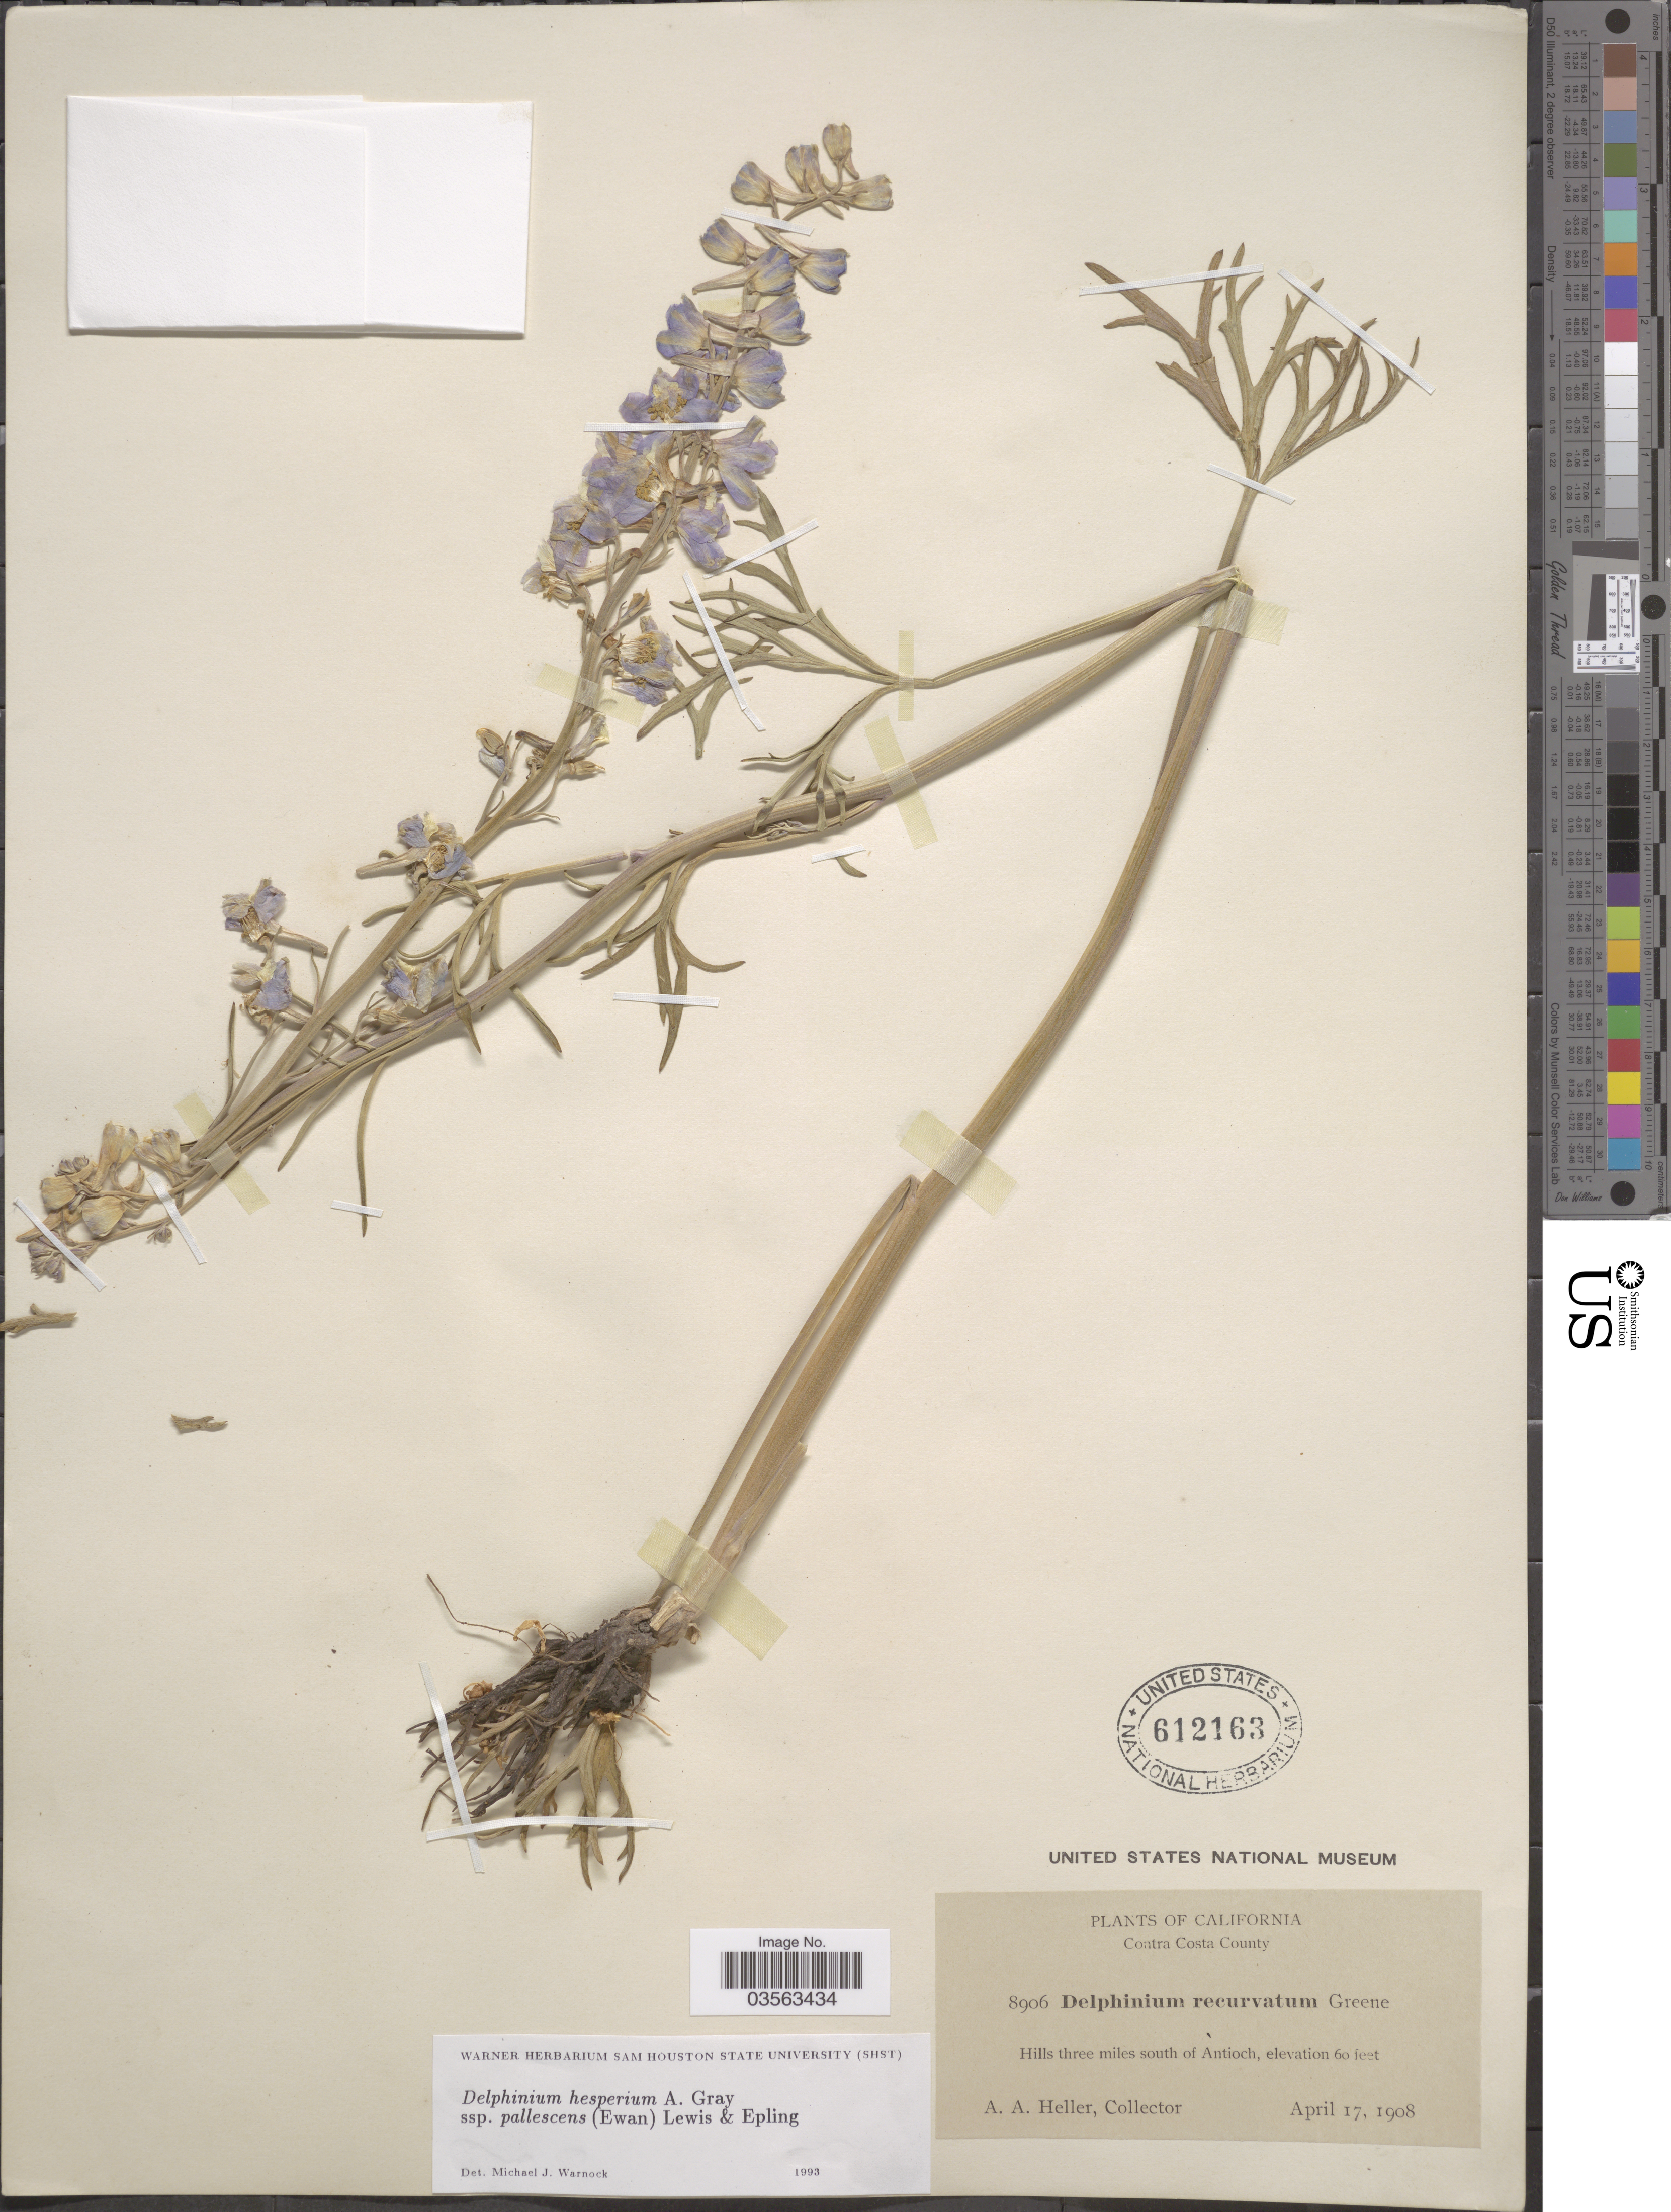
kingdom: Plantae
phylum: Tracheophyta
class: Magnoliopsida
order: Ranunculales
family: Ranunculaceae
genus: Delphinium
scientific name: Delphinium hesperium subsp. pallescens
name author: (Ewan) F. H. Lewis & Epling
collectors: A. A. Heller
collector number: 8906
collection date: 1908-04-17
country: United States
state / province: California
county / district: Contra Costa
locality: Contra Costa County. Hills three miles south of Antioch.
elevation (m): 18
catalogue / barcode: US 612163